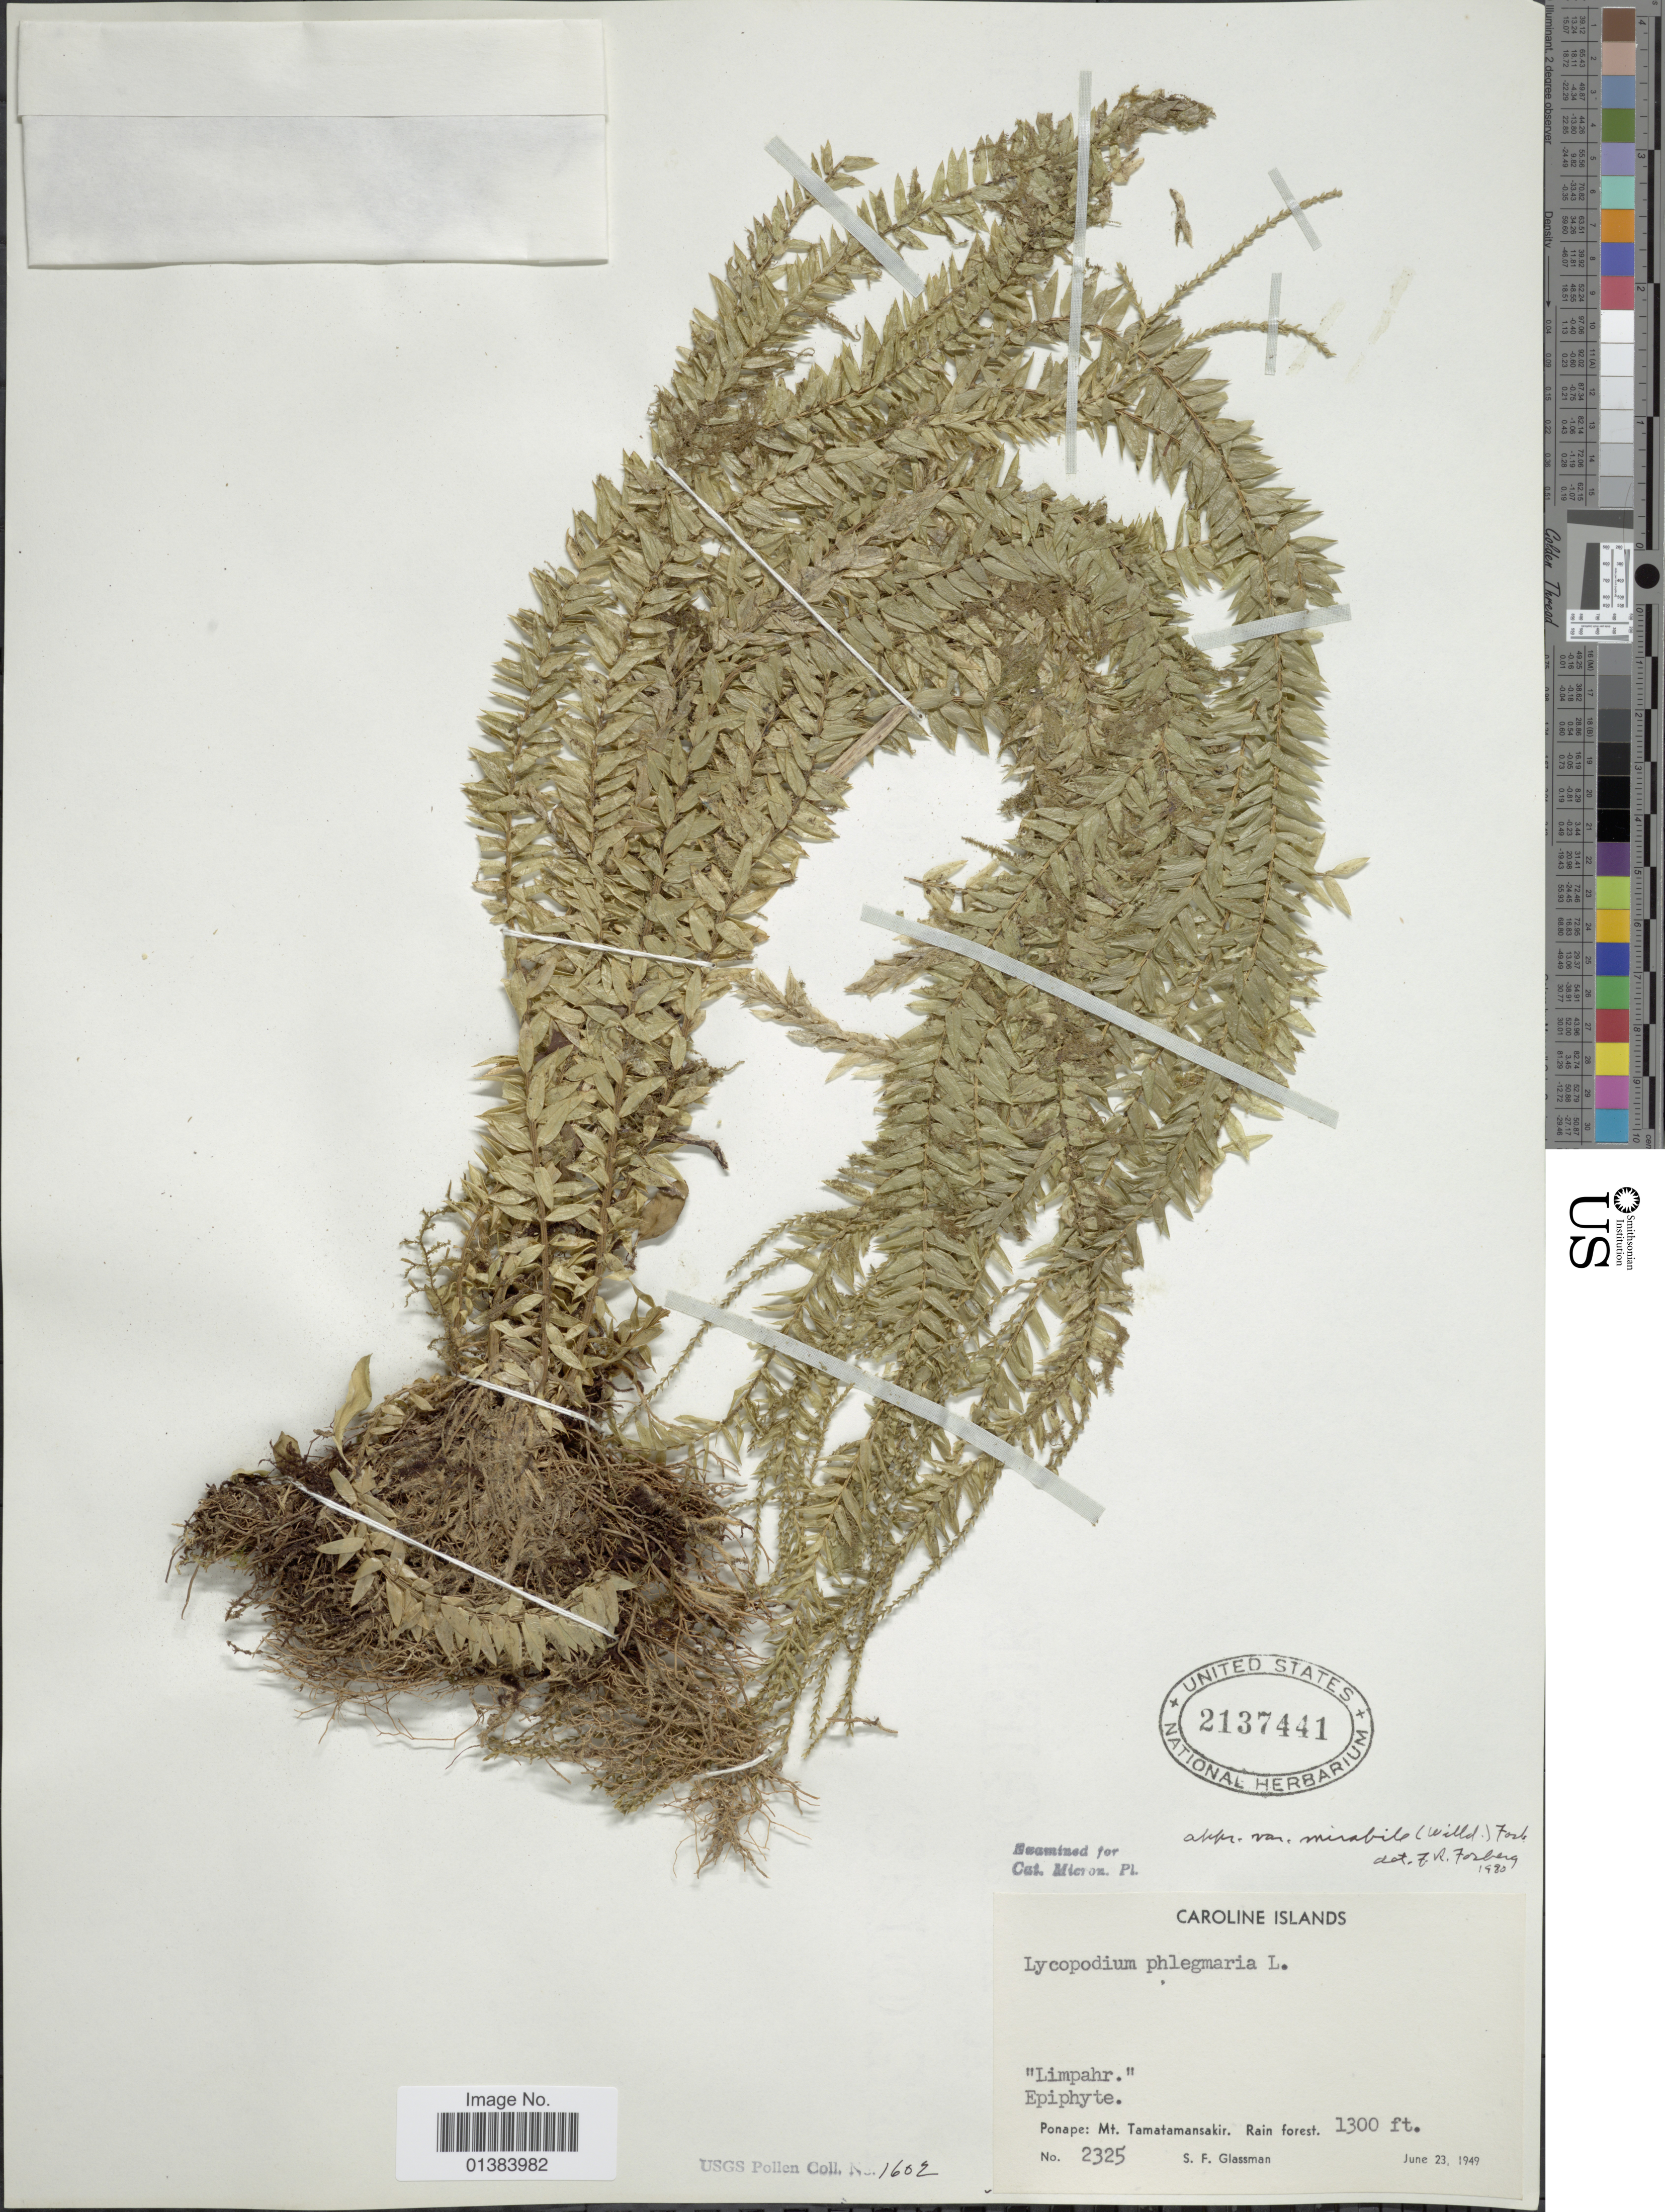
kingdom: Plantae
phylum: Tracheophyta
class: Lycopodiopsida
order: Lycopodiales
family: Lycopodiaceae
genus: Phlegmariurus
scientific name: Phlegmariurus mirabilis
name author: (Willd.) A. R. Field & Testo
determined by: Field, A. R.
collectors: S. F. Glassman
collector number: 2325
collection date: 1949-06-23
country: Micronesia, Federated States of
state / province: Pohnpei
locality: Ponape: Mt. Tamatamasakir, Caroline Islands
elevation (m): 396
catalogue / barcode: US 2137441